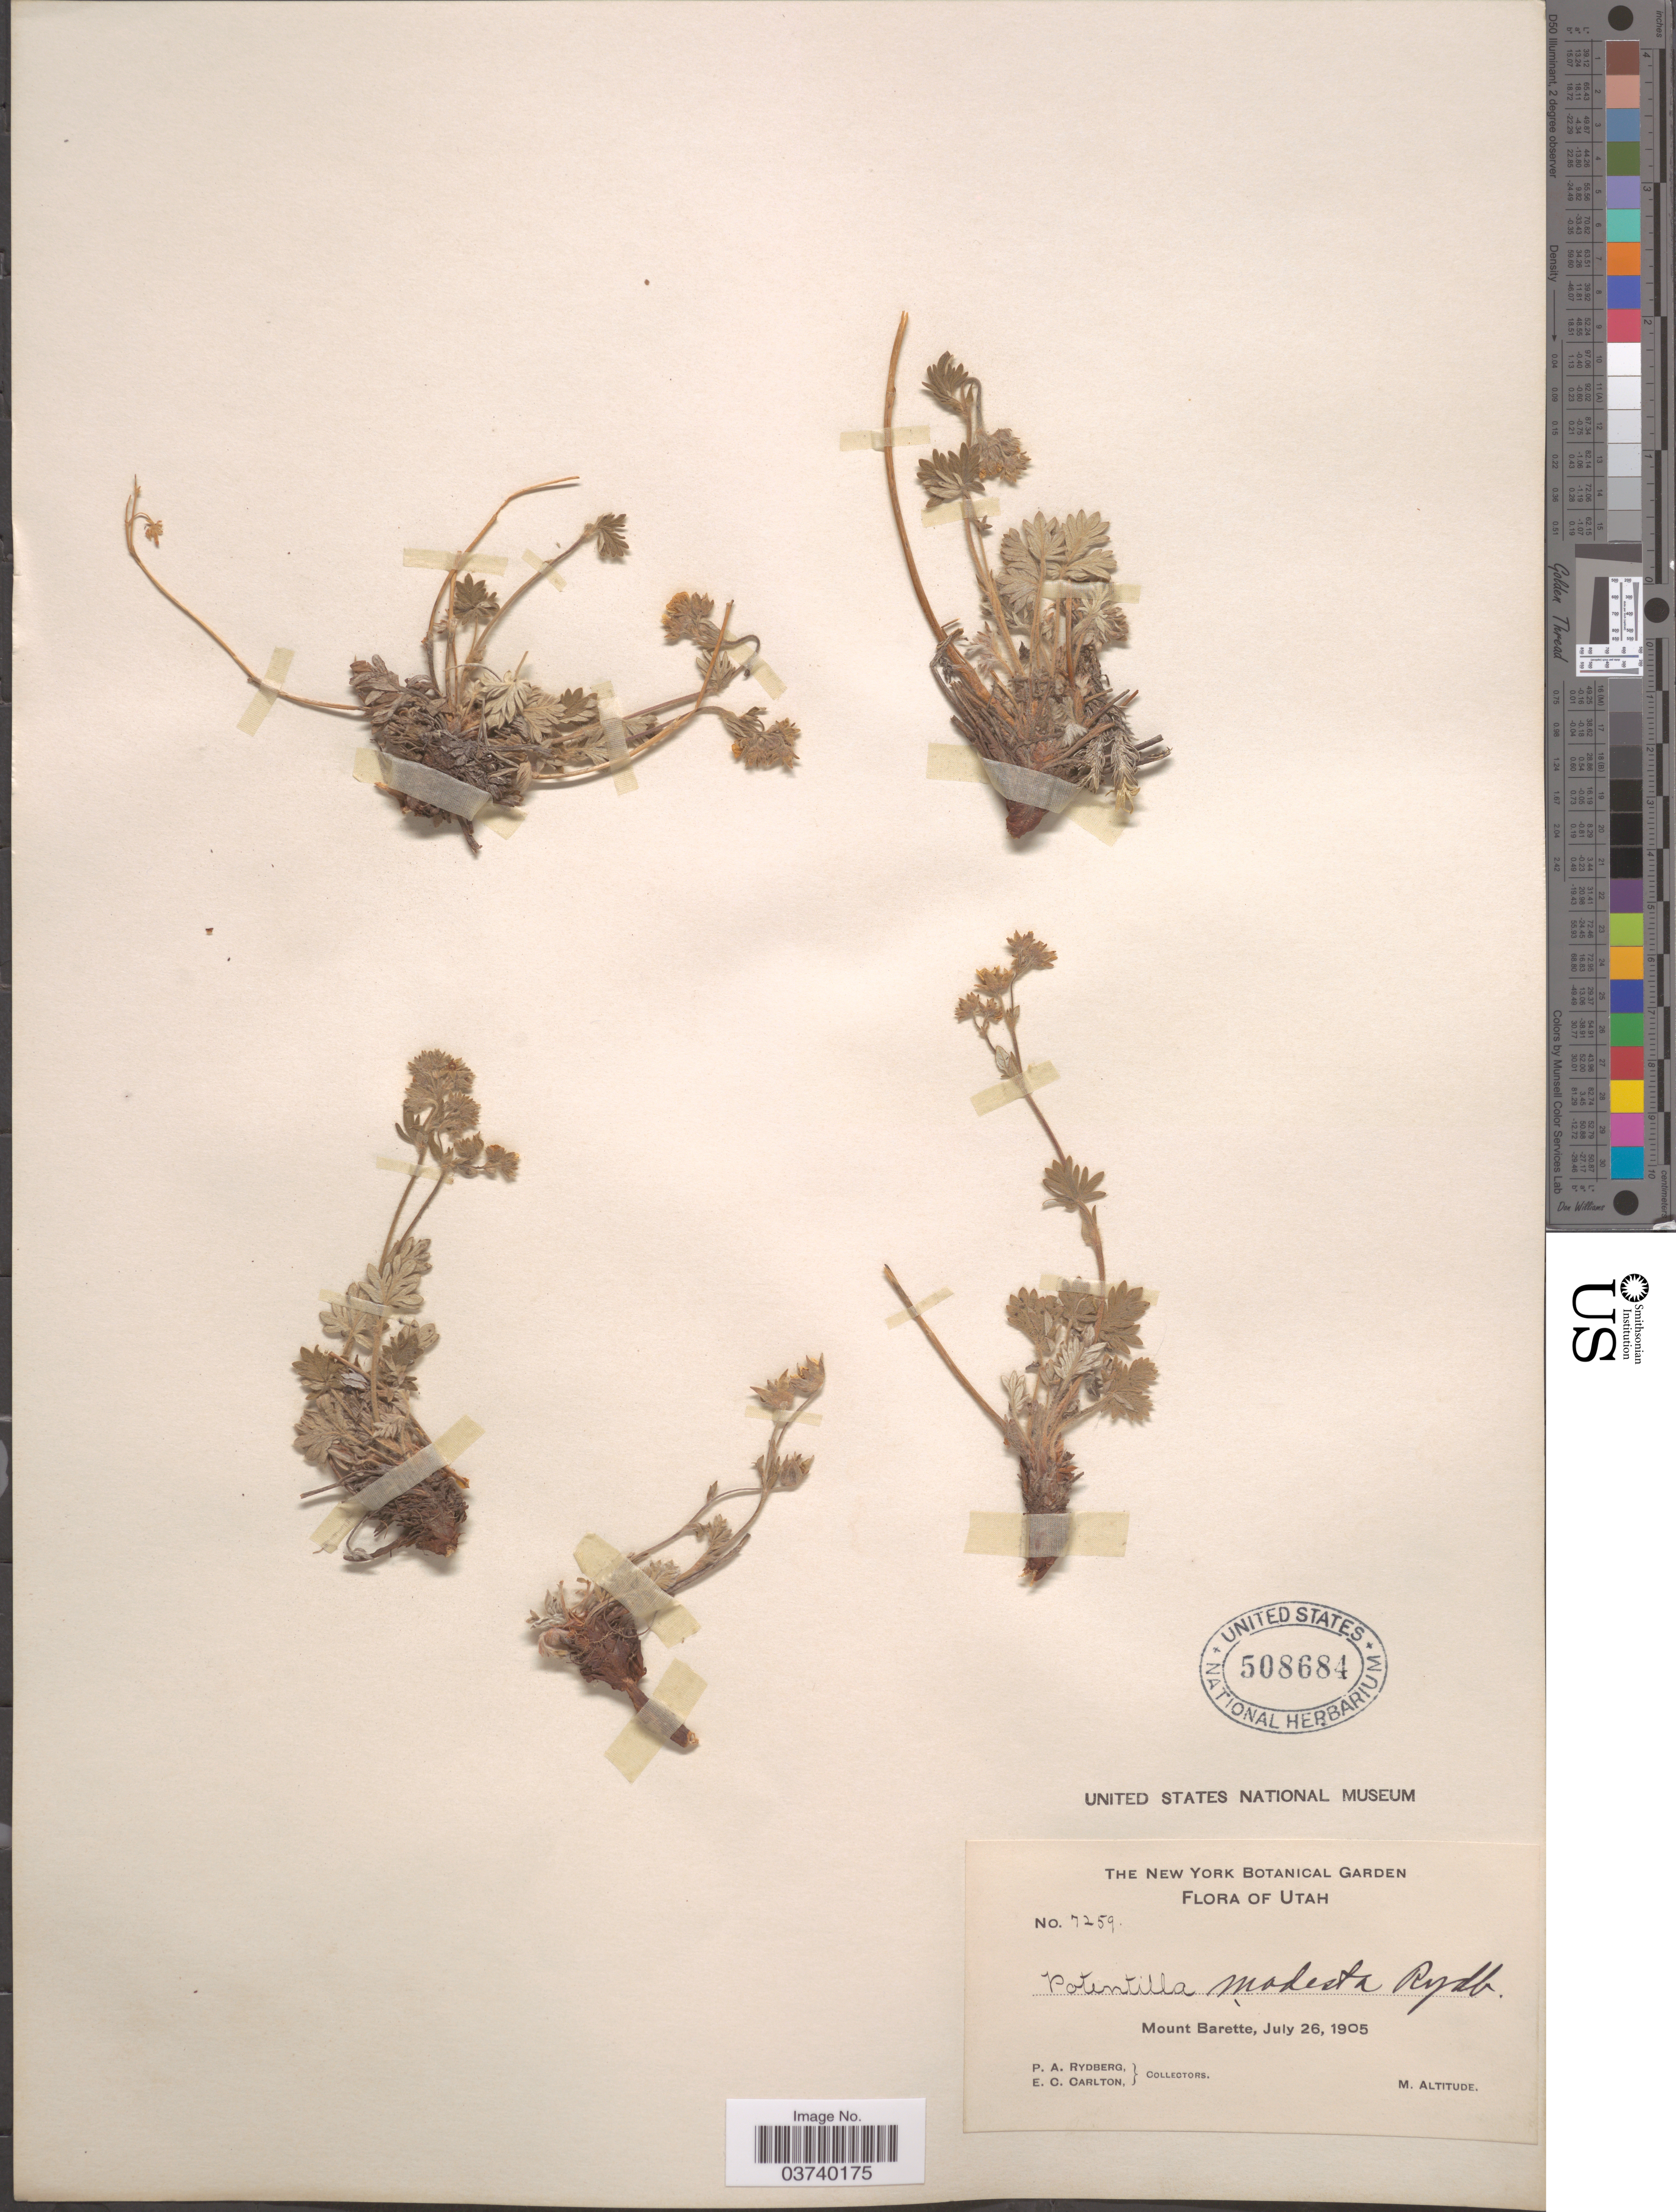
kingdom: Plantae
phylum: Tracheophyta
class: Magnoliopsida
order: Rosales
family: Rosaceae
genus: Potentilla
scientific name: Potentilla nivea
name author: L.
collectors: P. A. Rydberg & E. Carlton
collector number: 7259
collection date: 1905-07-26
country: United States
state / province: Utah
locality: Mount Barette.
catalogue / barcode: US 508684